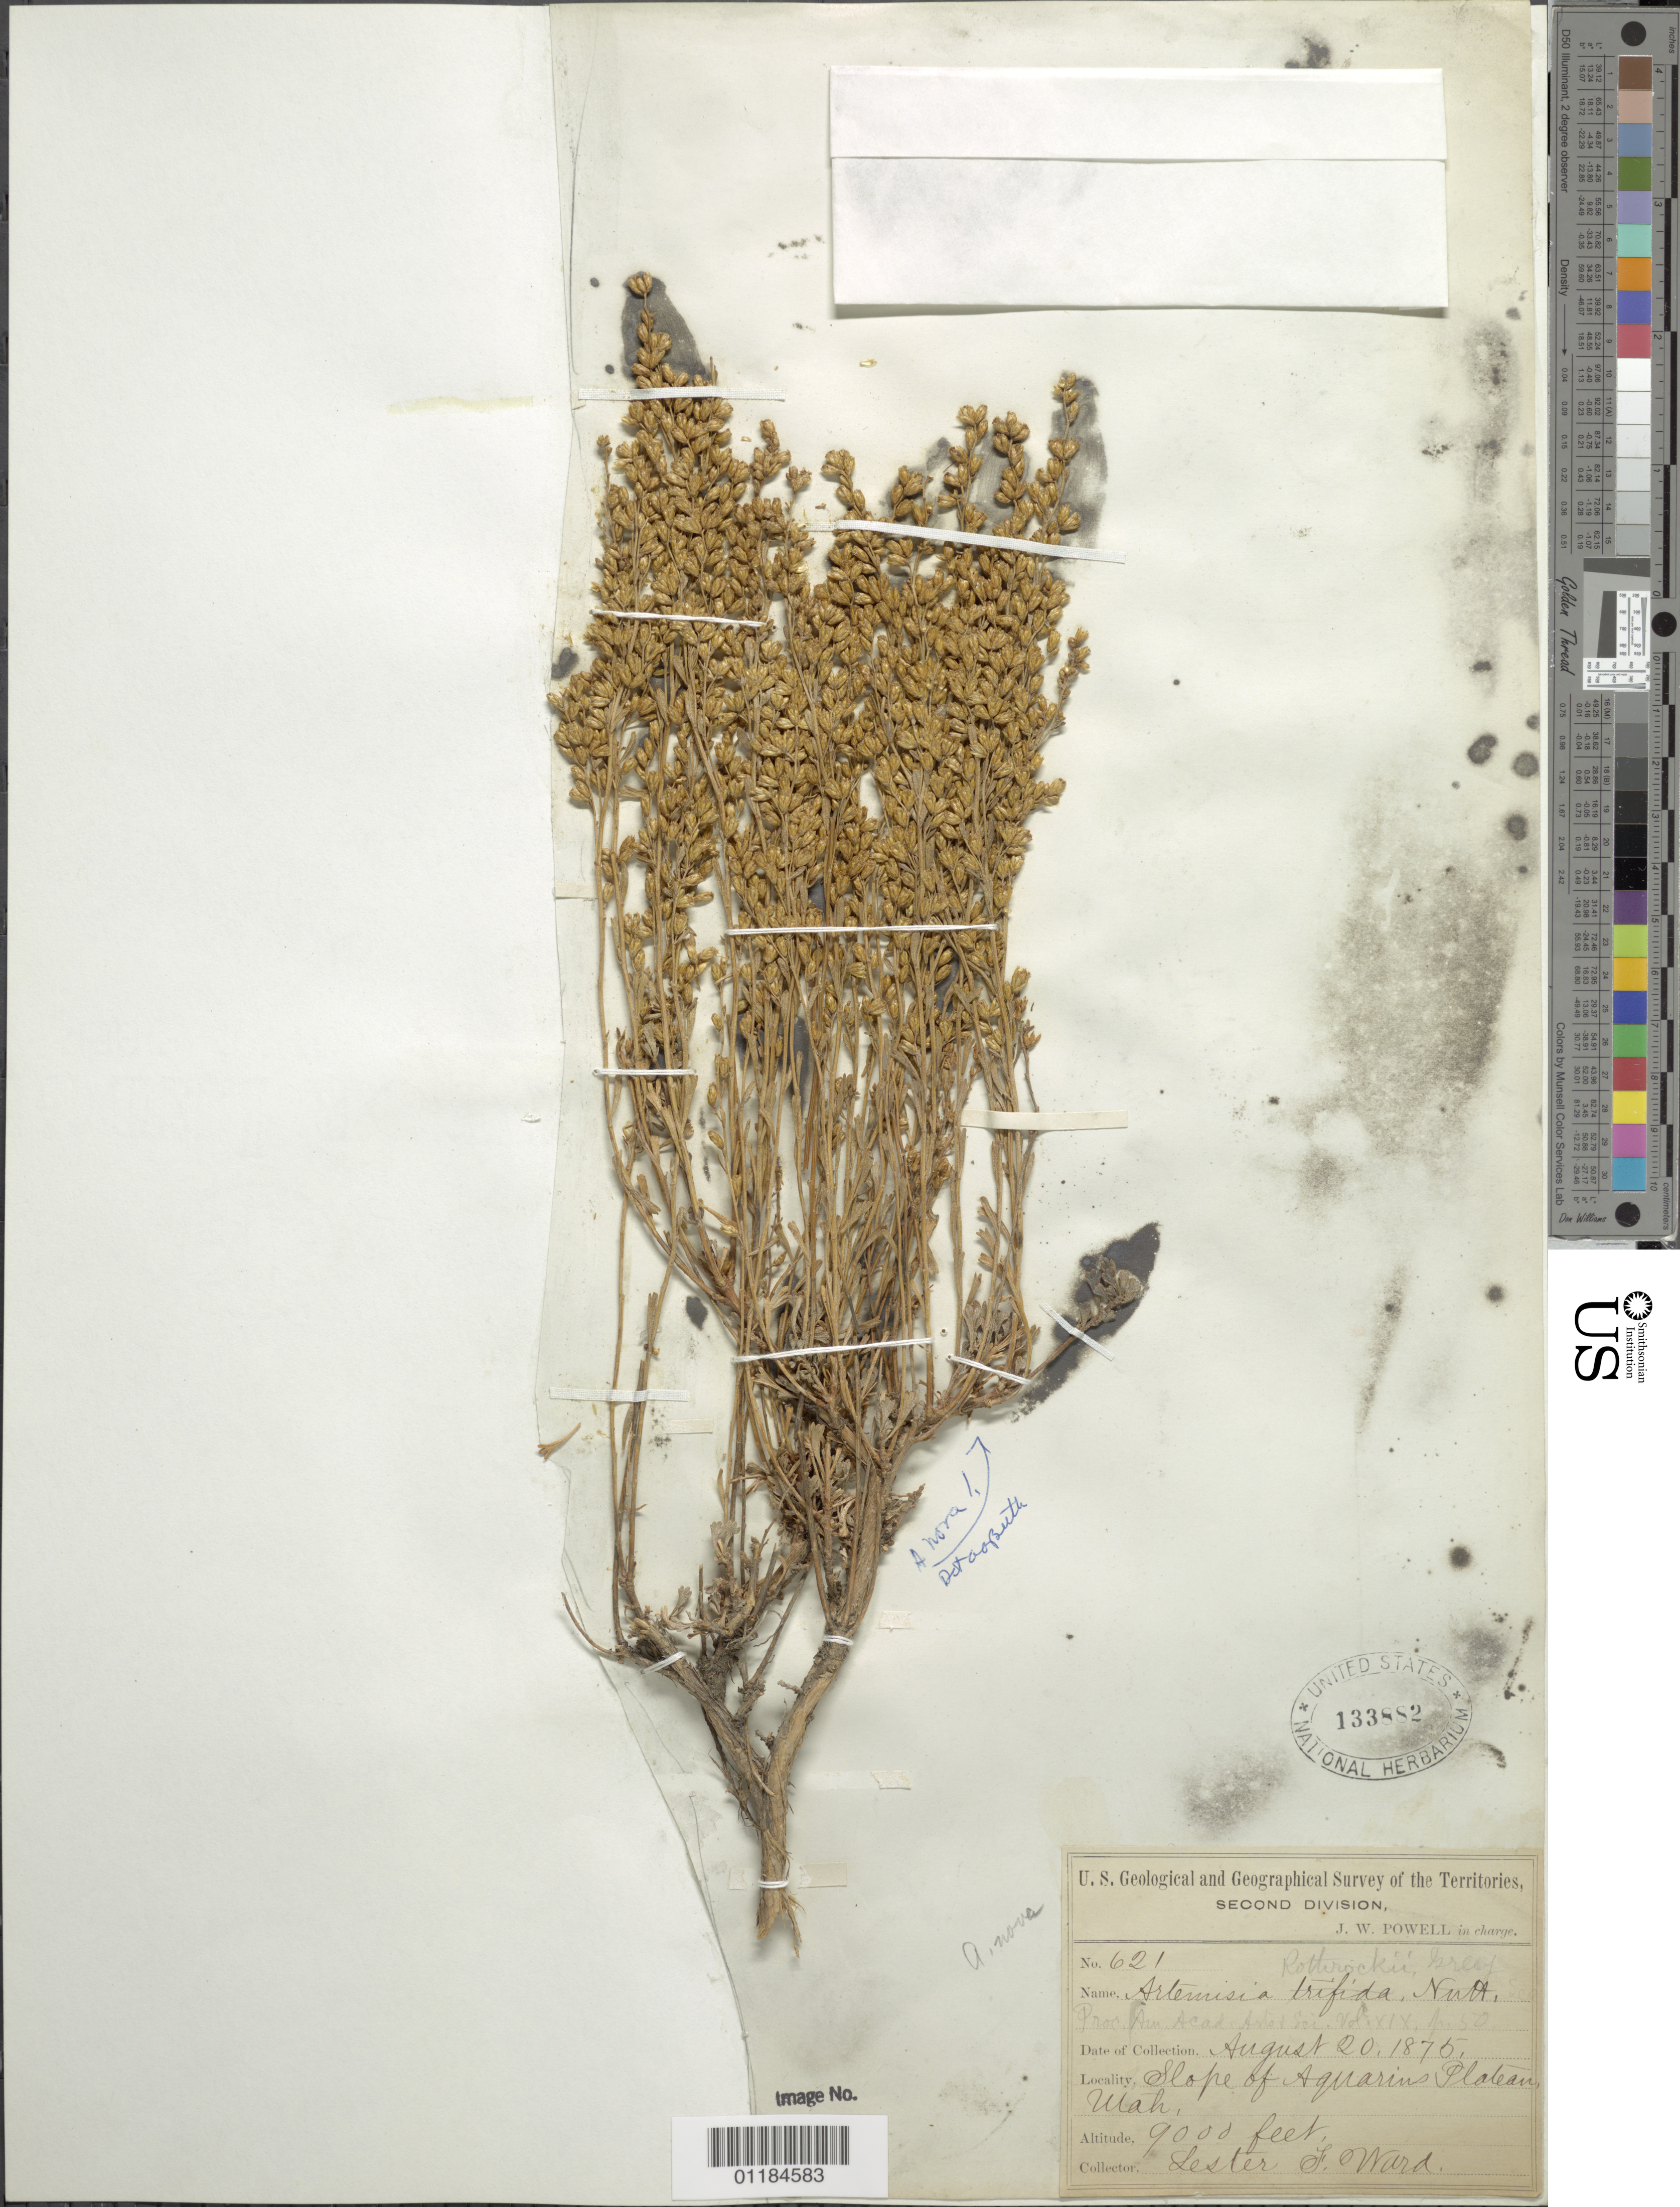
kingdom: Plantae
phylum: Tracheophyta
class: Magnoliopsida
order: Asterales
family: Asteraceae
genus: Artemisia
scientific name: Artemisia rothrockii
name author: A. Gray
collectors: L. F. Ward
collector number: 621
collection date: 1875-08-20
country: United States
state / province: Utah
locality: Slope of Aquarius Plateau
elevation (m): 2743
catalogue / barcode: US 133882